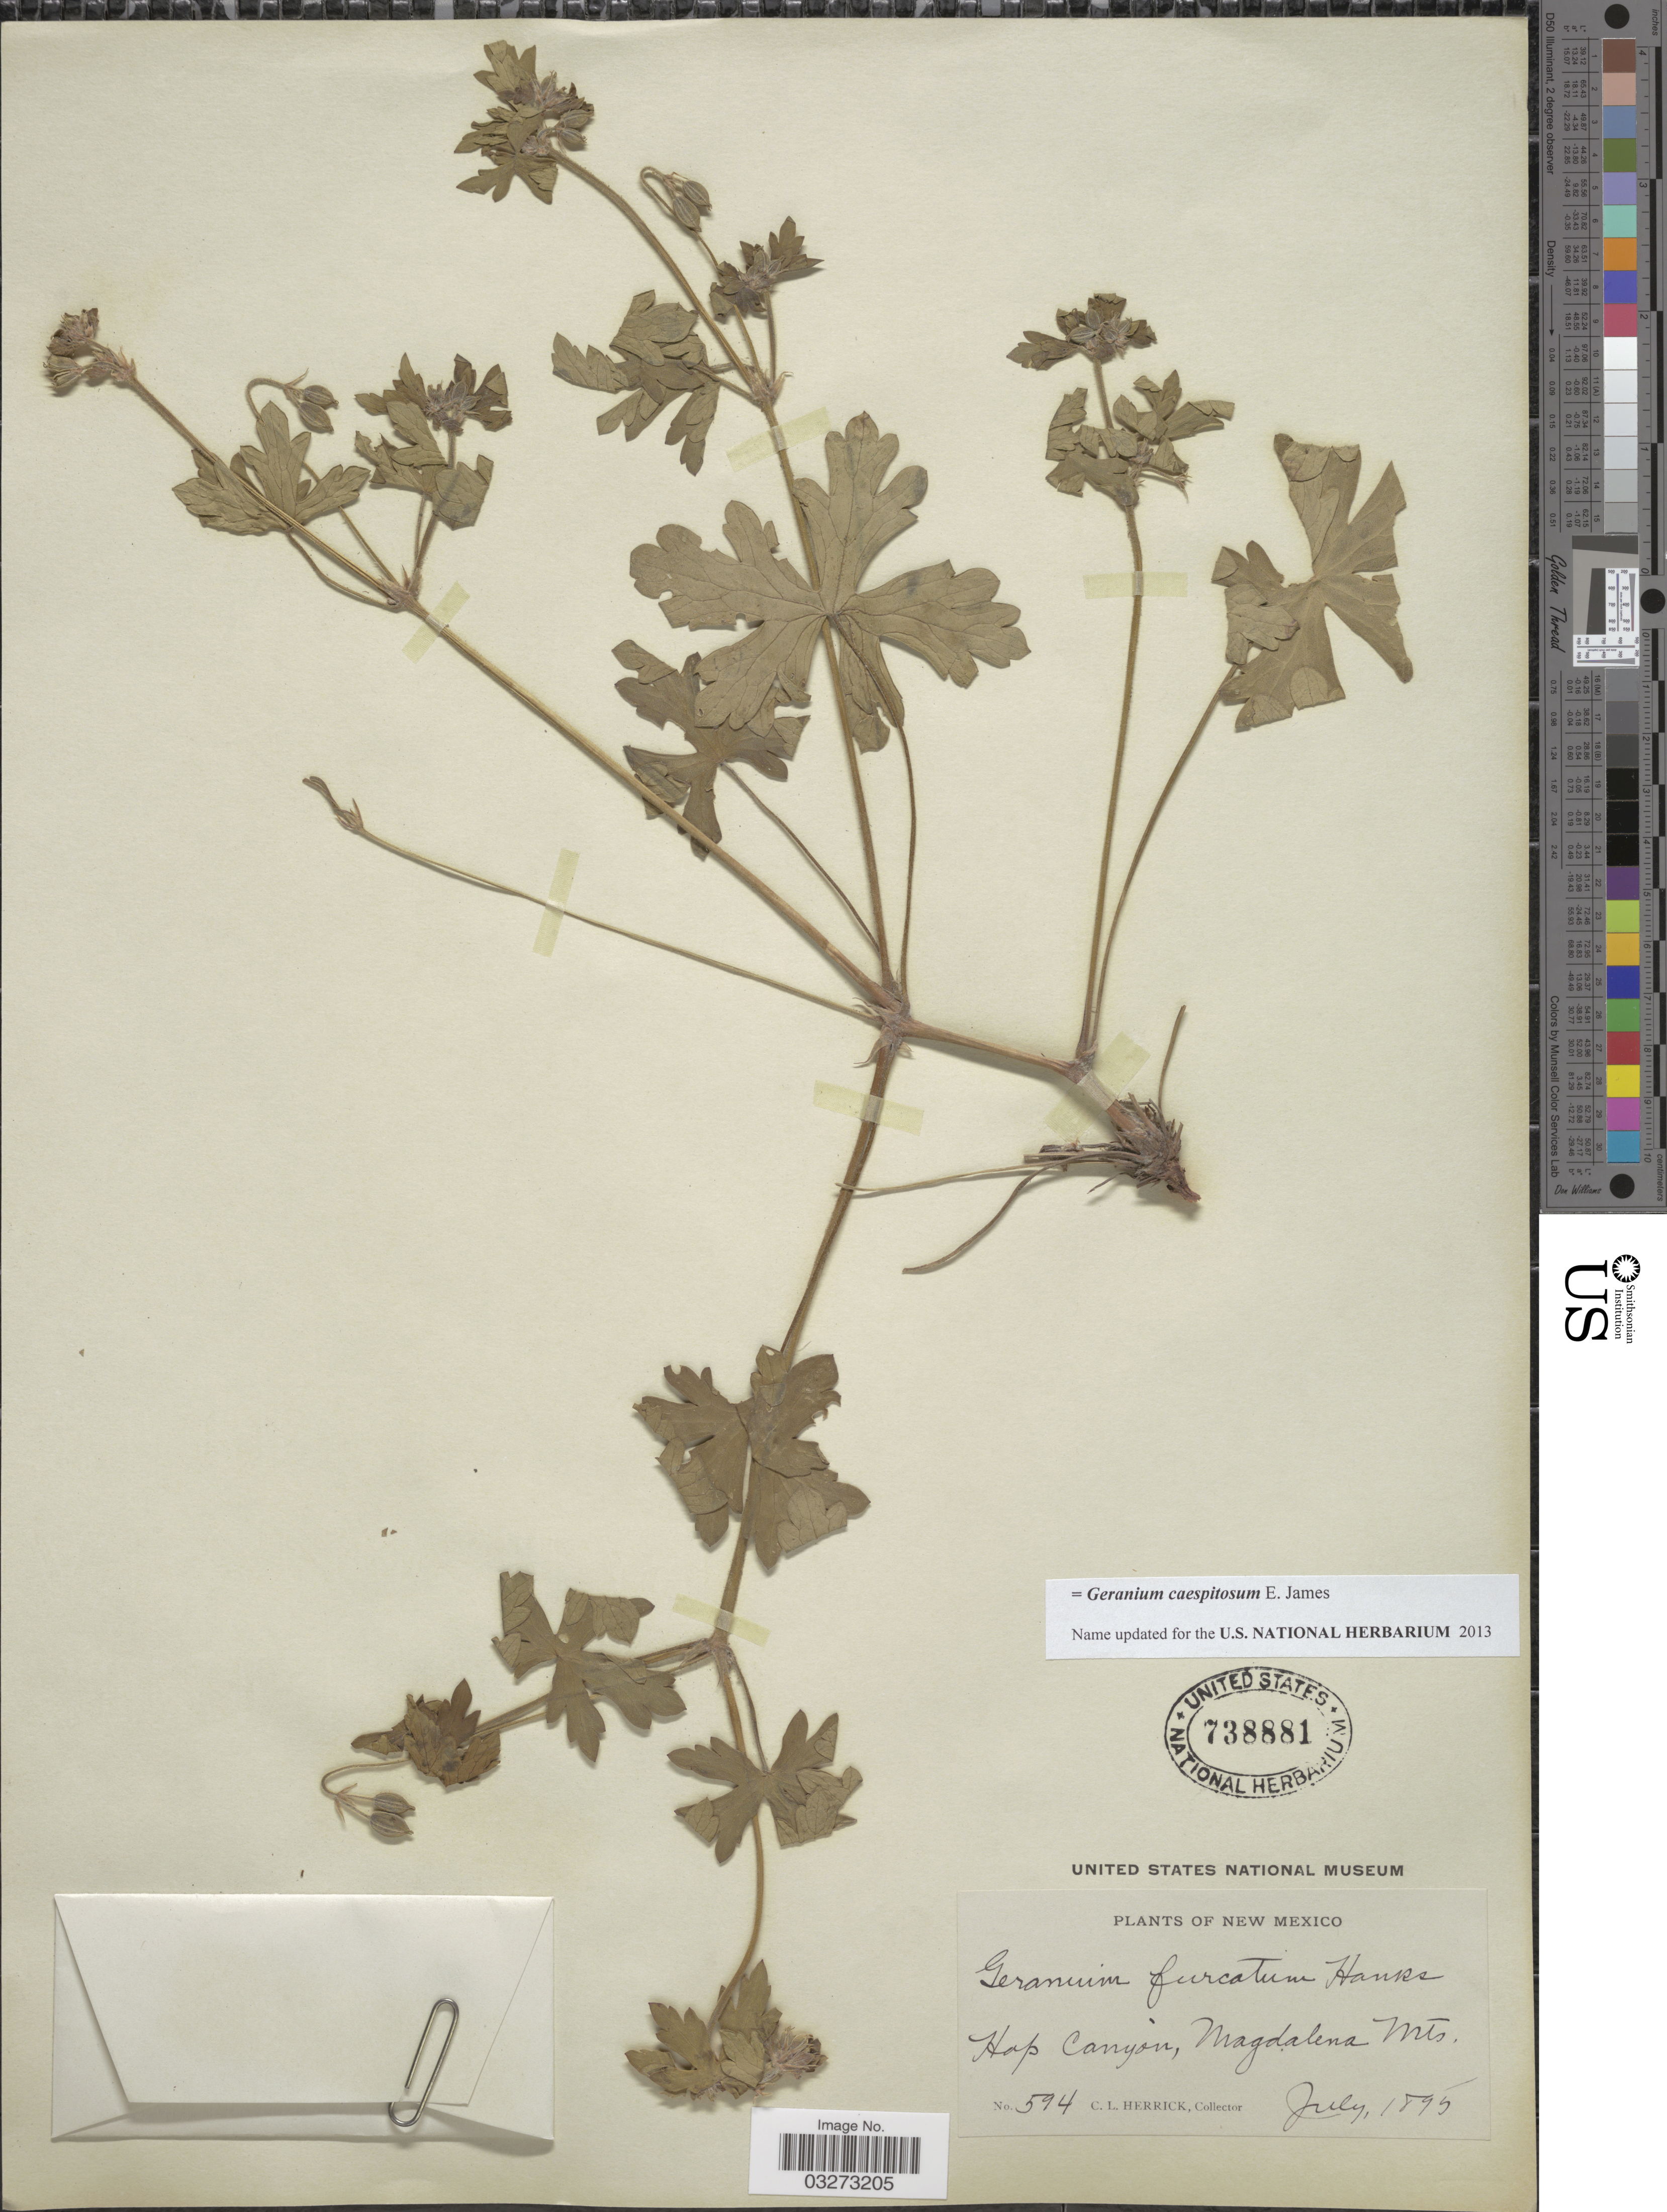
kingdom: Plantae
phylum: Tracheophyta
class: Magnoliopsida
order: Geraniales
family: Geraniaceae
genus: Geranium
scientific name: Geranium caespitosum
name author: E. James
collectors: C. Herrick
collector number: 594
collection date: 1895-07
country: United States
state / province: New Mexico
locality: Hop Canyon, Magdalena Mts.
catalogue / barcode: US 738881